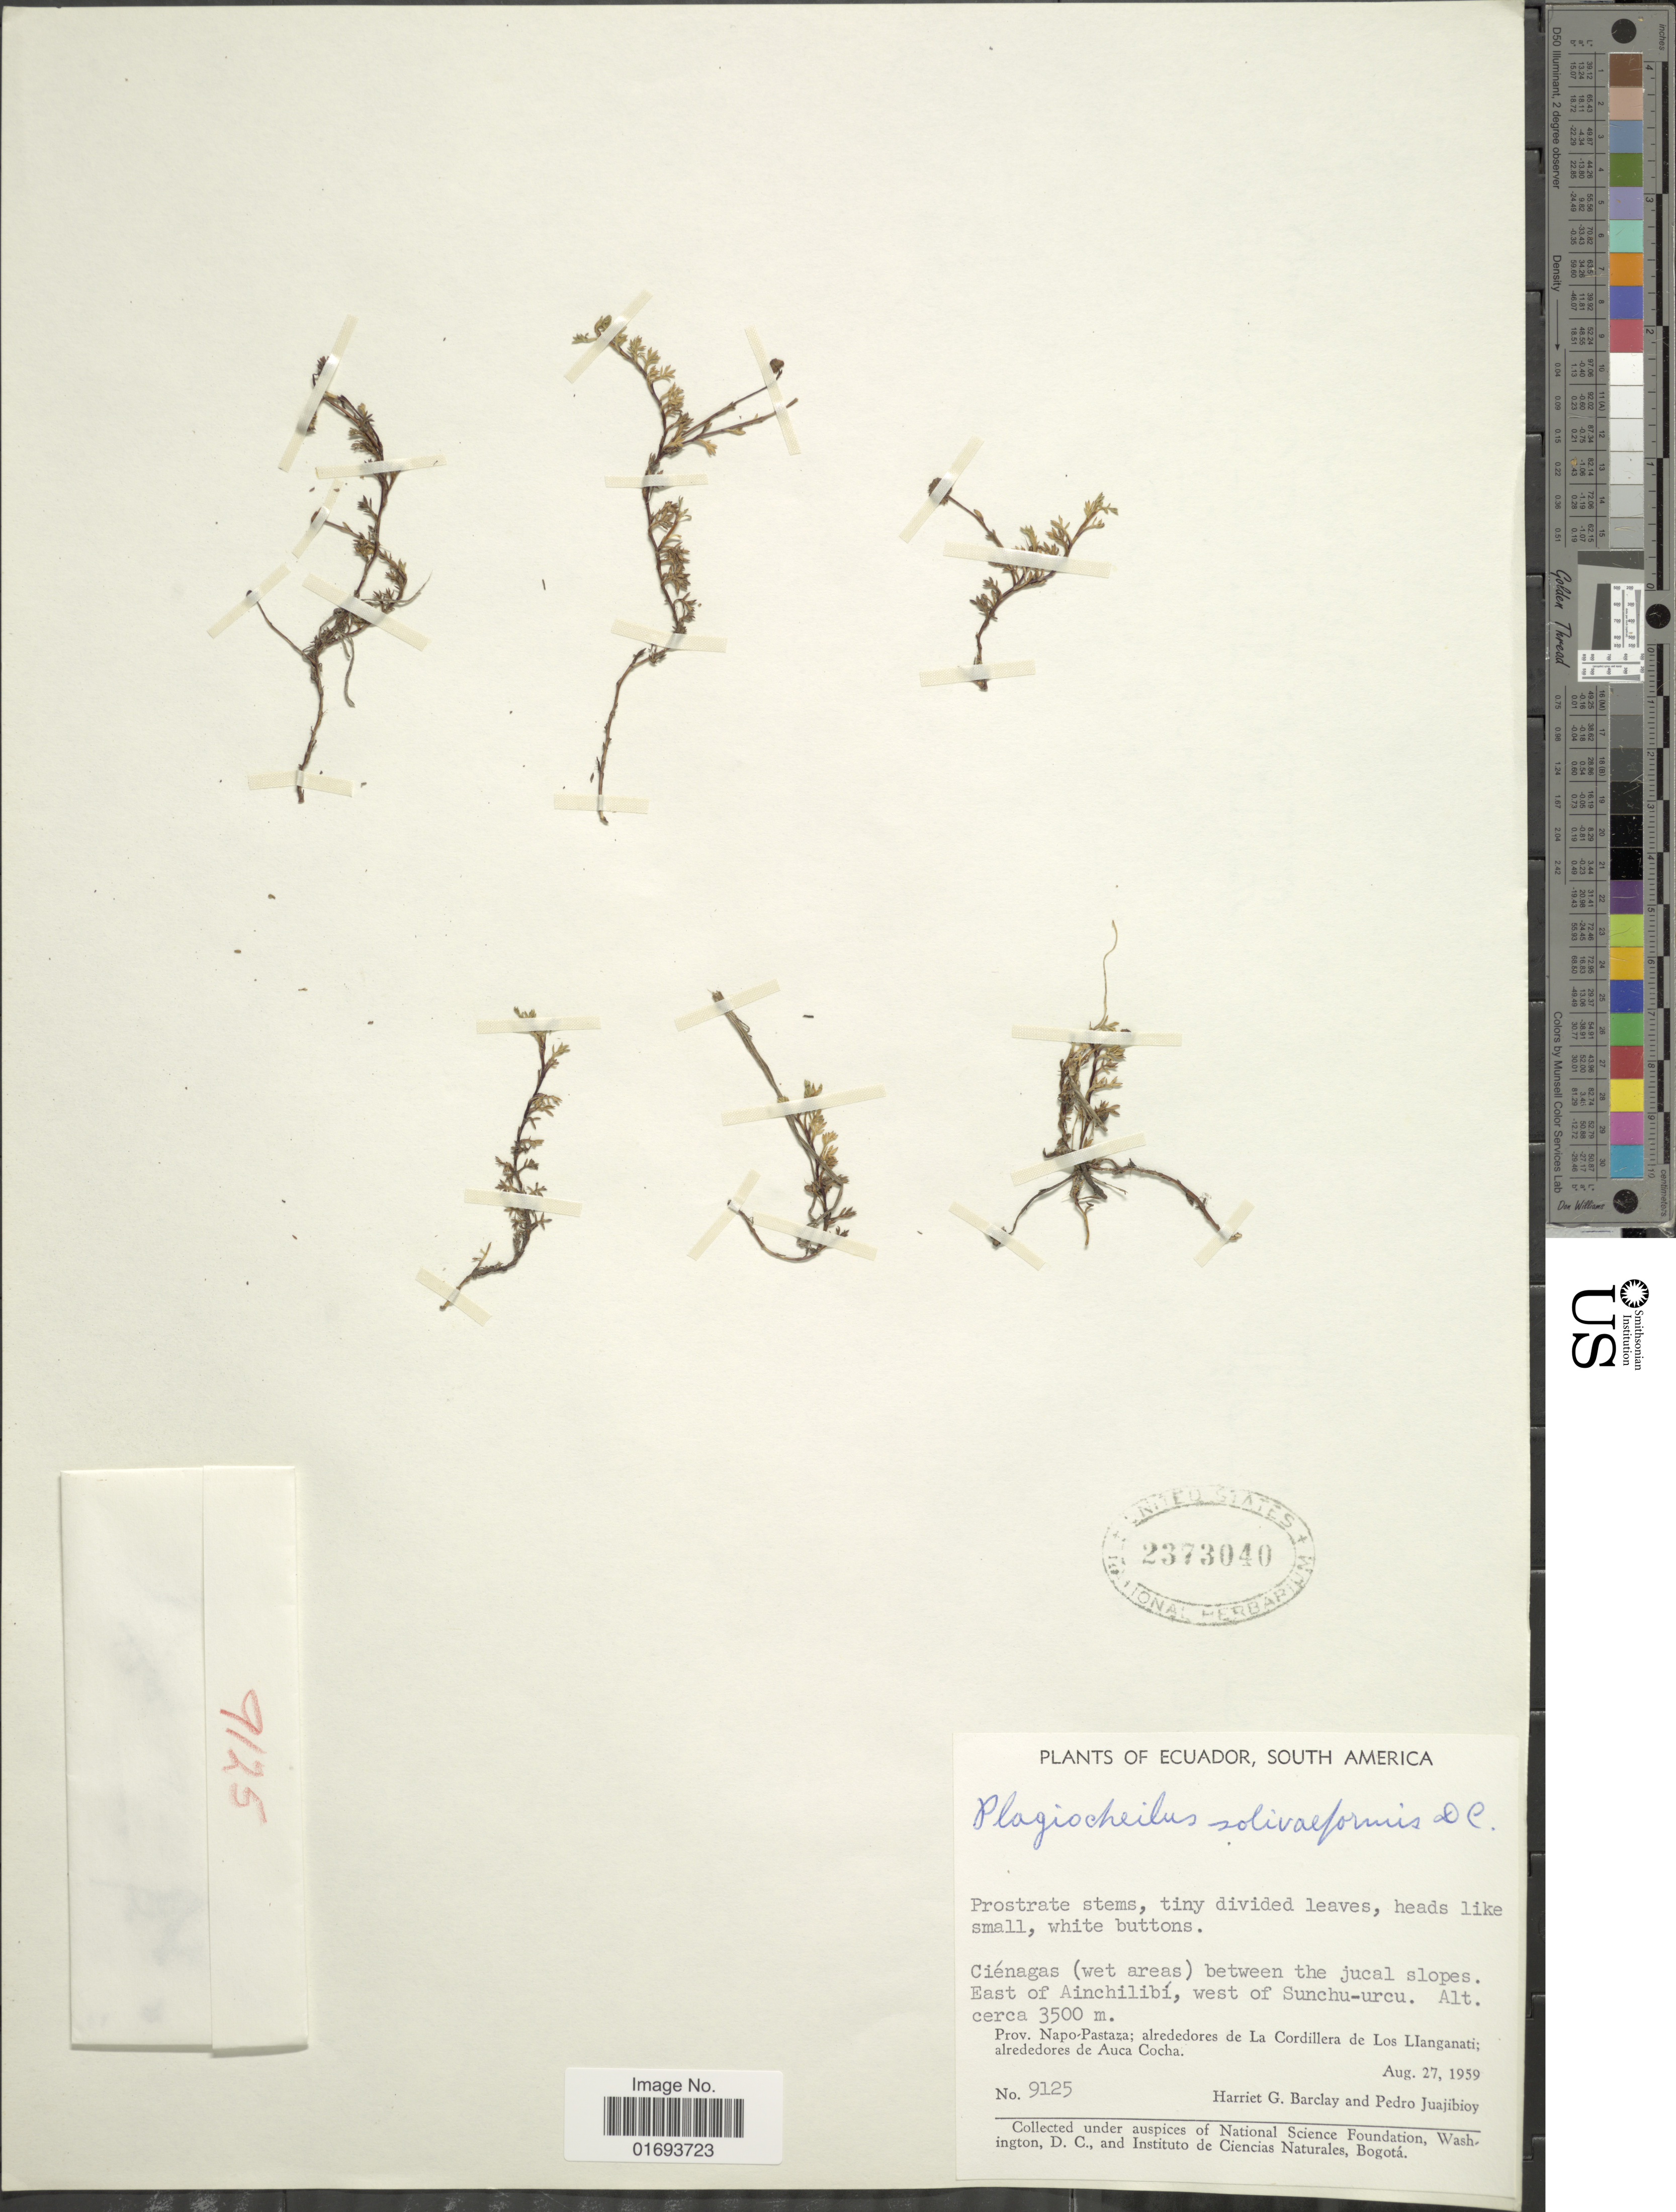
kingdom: Plantae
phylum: Tracheophyta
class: Magnoliopsida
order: Asterales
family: Asteraceae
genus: Plagiocheilus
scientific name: Plagiocheilus solivaeformis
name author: DC.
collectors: H. G. Barclay & P. Juajibioy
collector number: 9125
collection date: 1959-08-27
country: Ecuador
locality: Prov. Napo-Pastaza; alrededores de La Cordillera de Los Llanganati; alrededores de Auca Cocha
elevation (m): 3500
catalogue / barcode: US 2373040